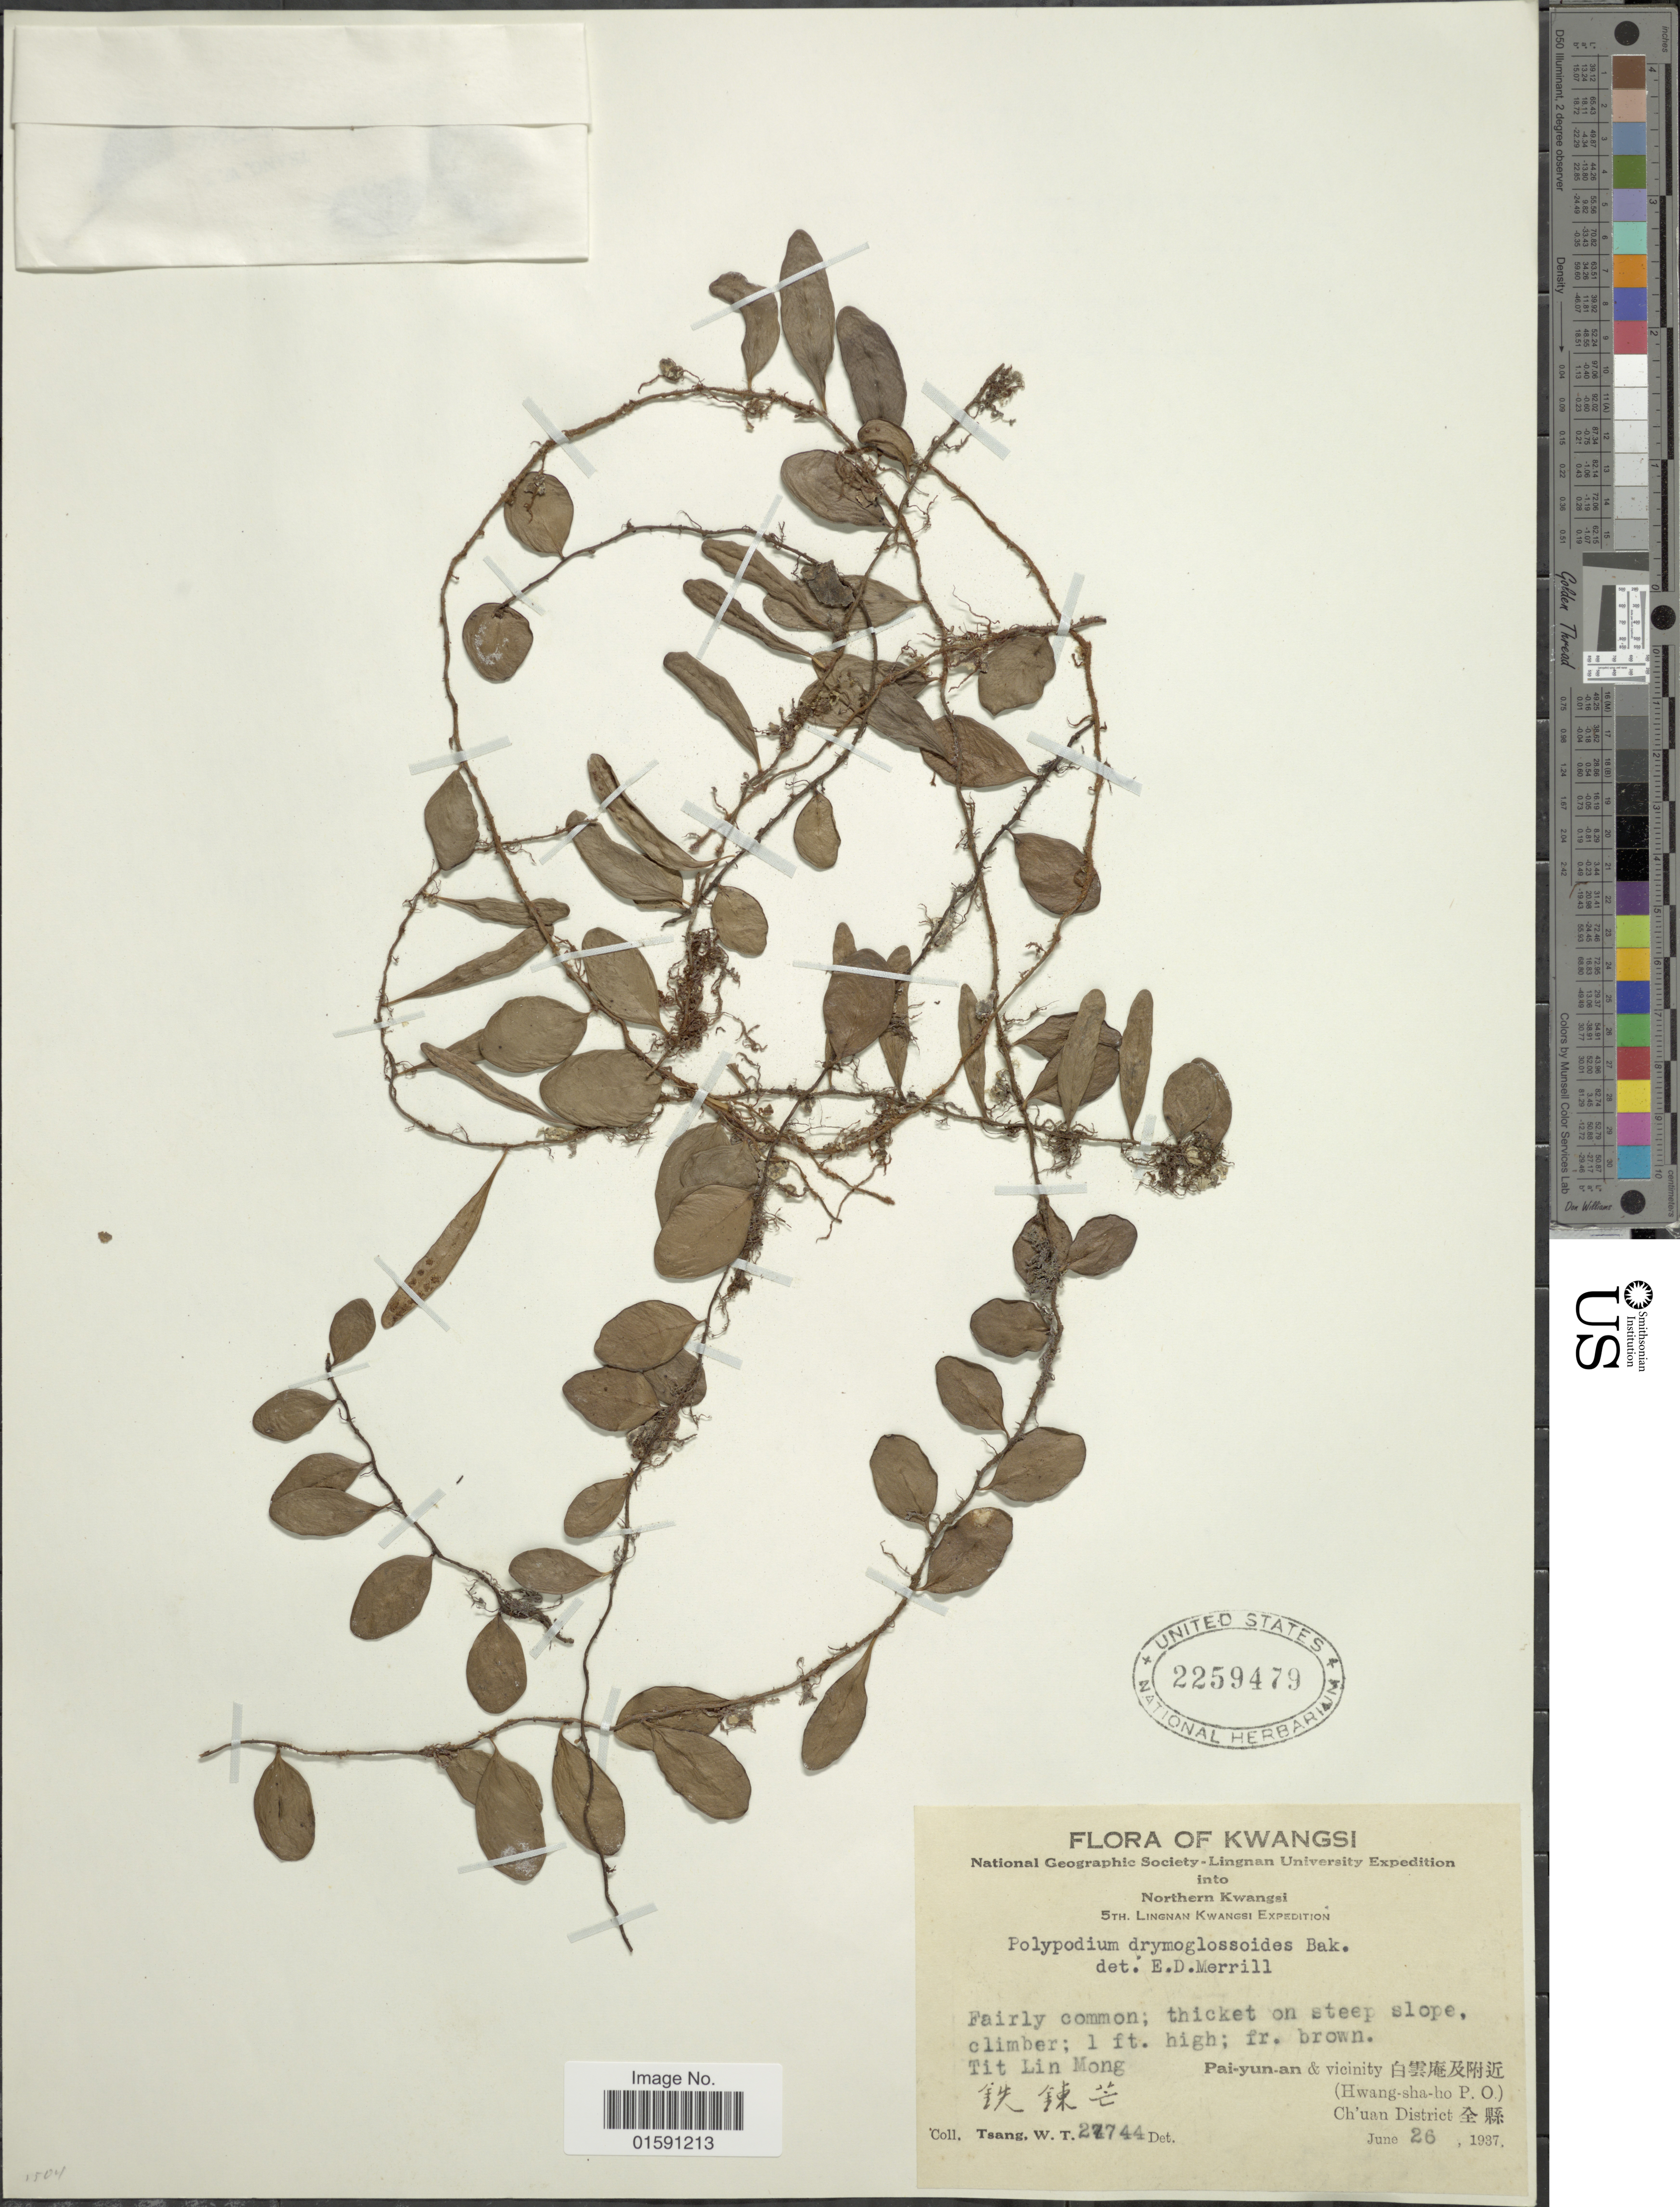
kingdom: Plantae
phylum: Tracheophyta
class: Polypodiopsida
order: Polypodiales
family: Polypodiaceae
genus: Selliguea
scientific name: Selliguea drymoglossoides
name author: (Baker)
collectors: W. T. Tsang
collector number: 27744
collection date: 1937-06-26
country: China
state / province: Guangxi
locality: Northern Kwangsi. Pai-yun-an & vicinity (Hwang-sha-ho; P.O.), Ch'un District, Tit Lin Mong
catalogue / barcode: US 2259479